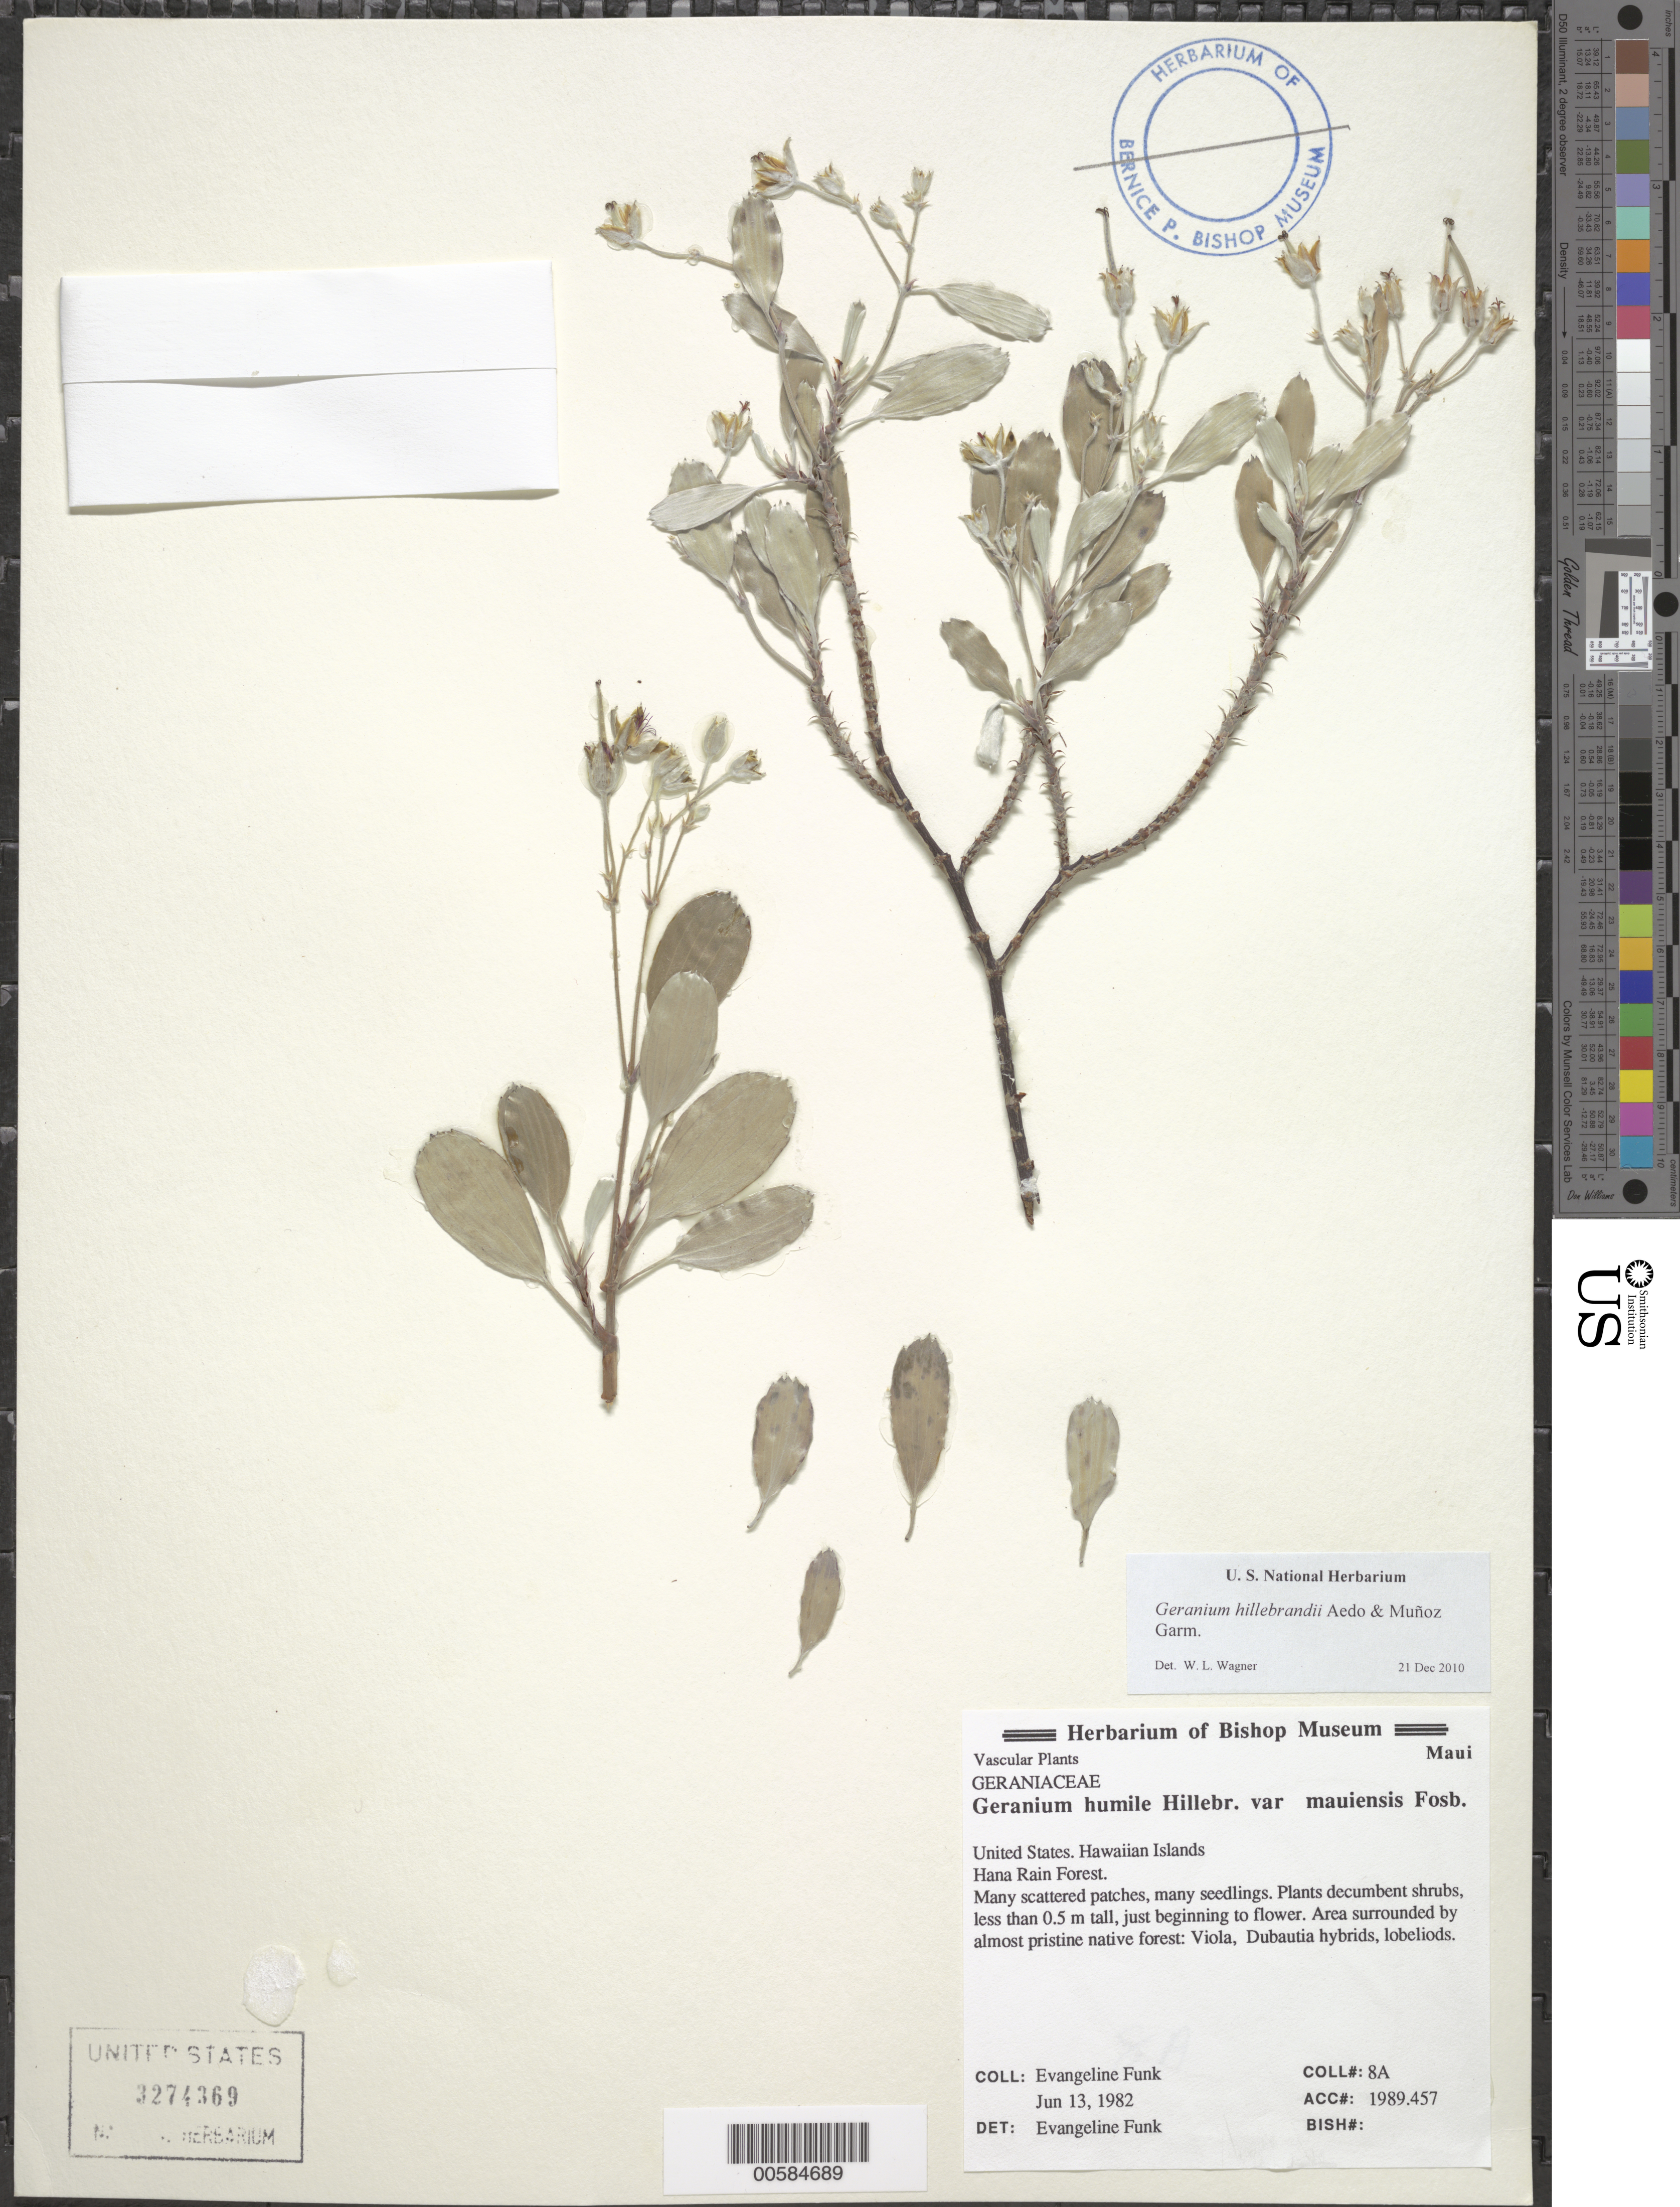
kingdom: Plantae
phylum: Tracheophyta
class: Magnoliopsida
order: Geraniales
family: Geraniaceae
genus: Geranium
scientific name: Geranium hillebrandii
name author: Aedo & Muñoz Garm.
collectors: E. Funk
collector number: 8A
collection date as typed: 13 Jun 1982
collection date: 1982-06-13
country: United States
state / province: Hawaii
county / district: Maui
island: Maui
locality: Hana Rain For.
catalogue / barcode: US 3274369